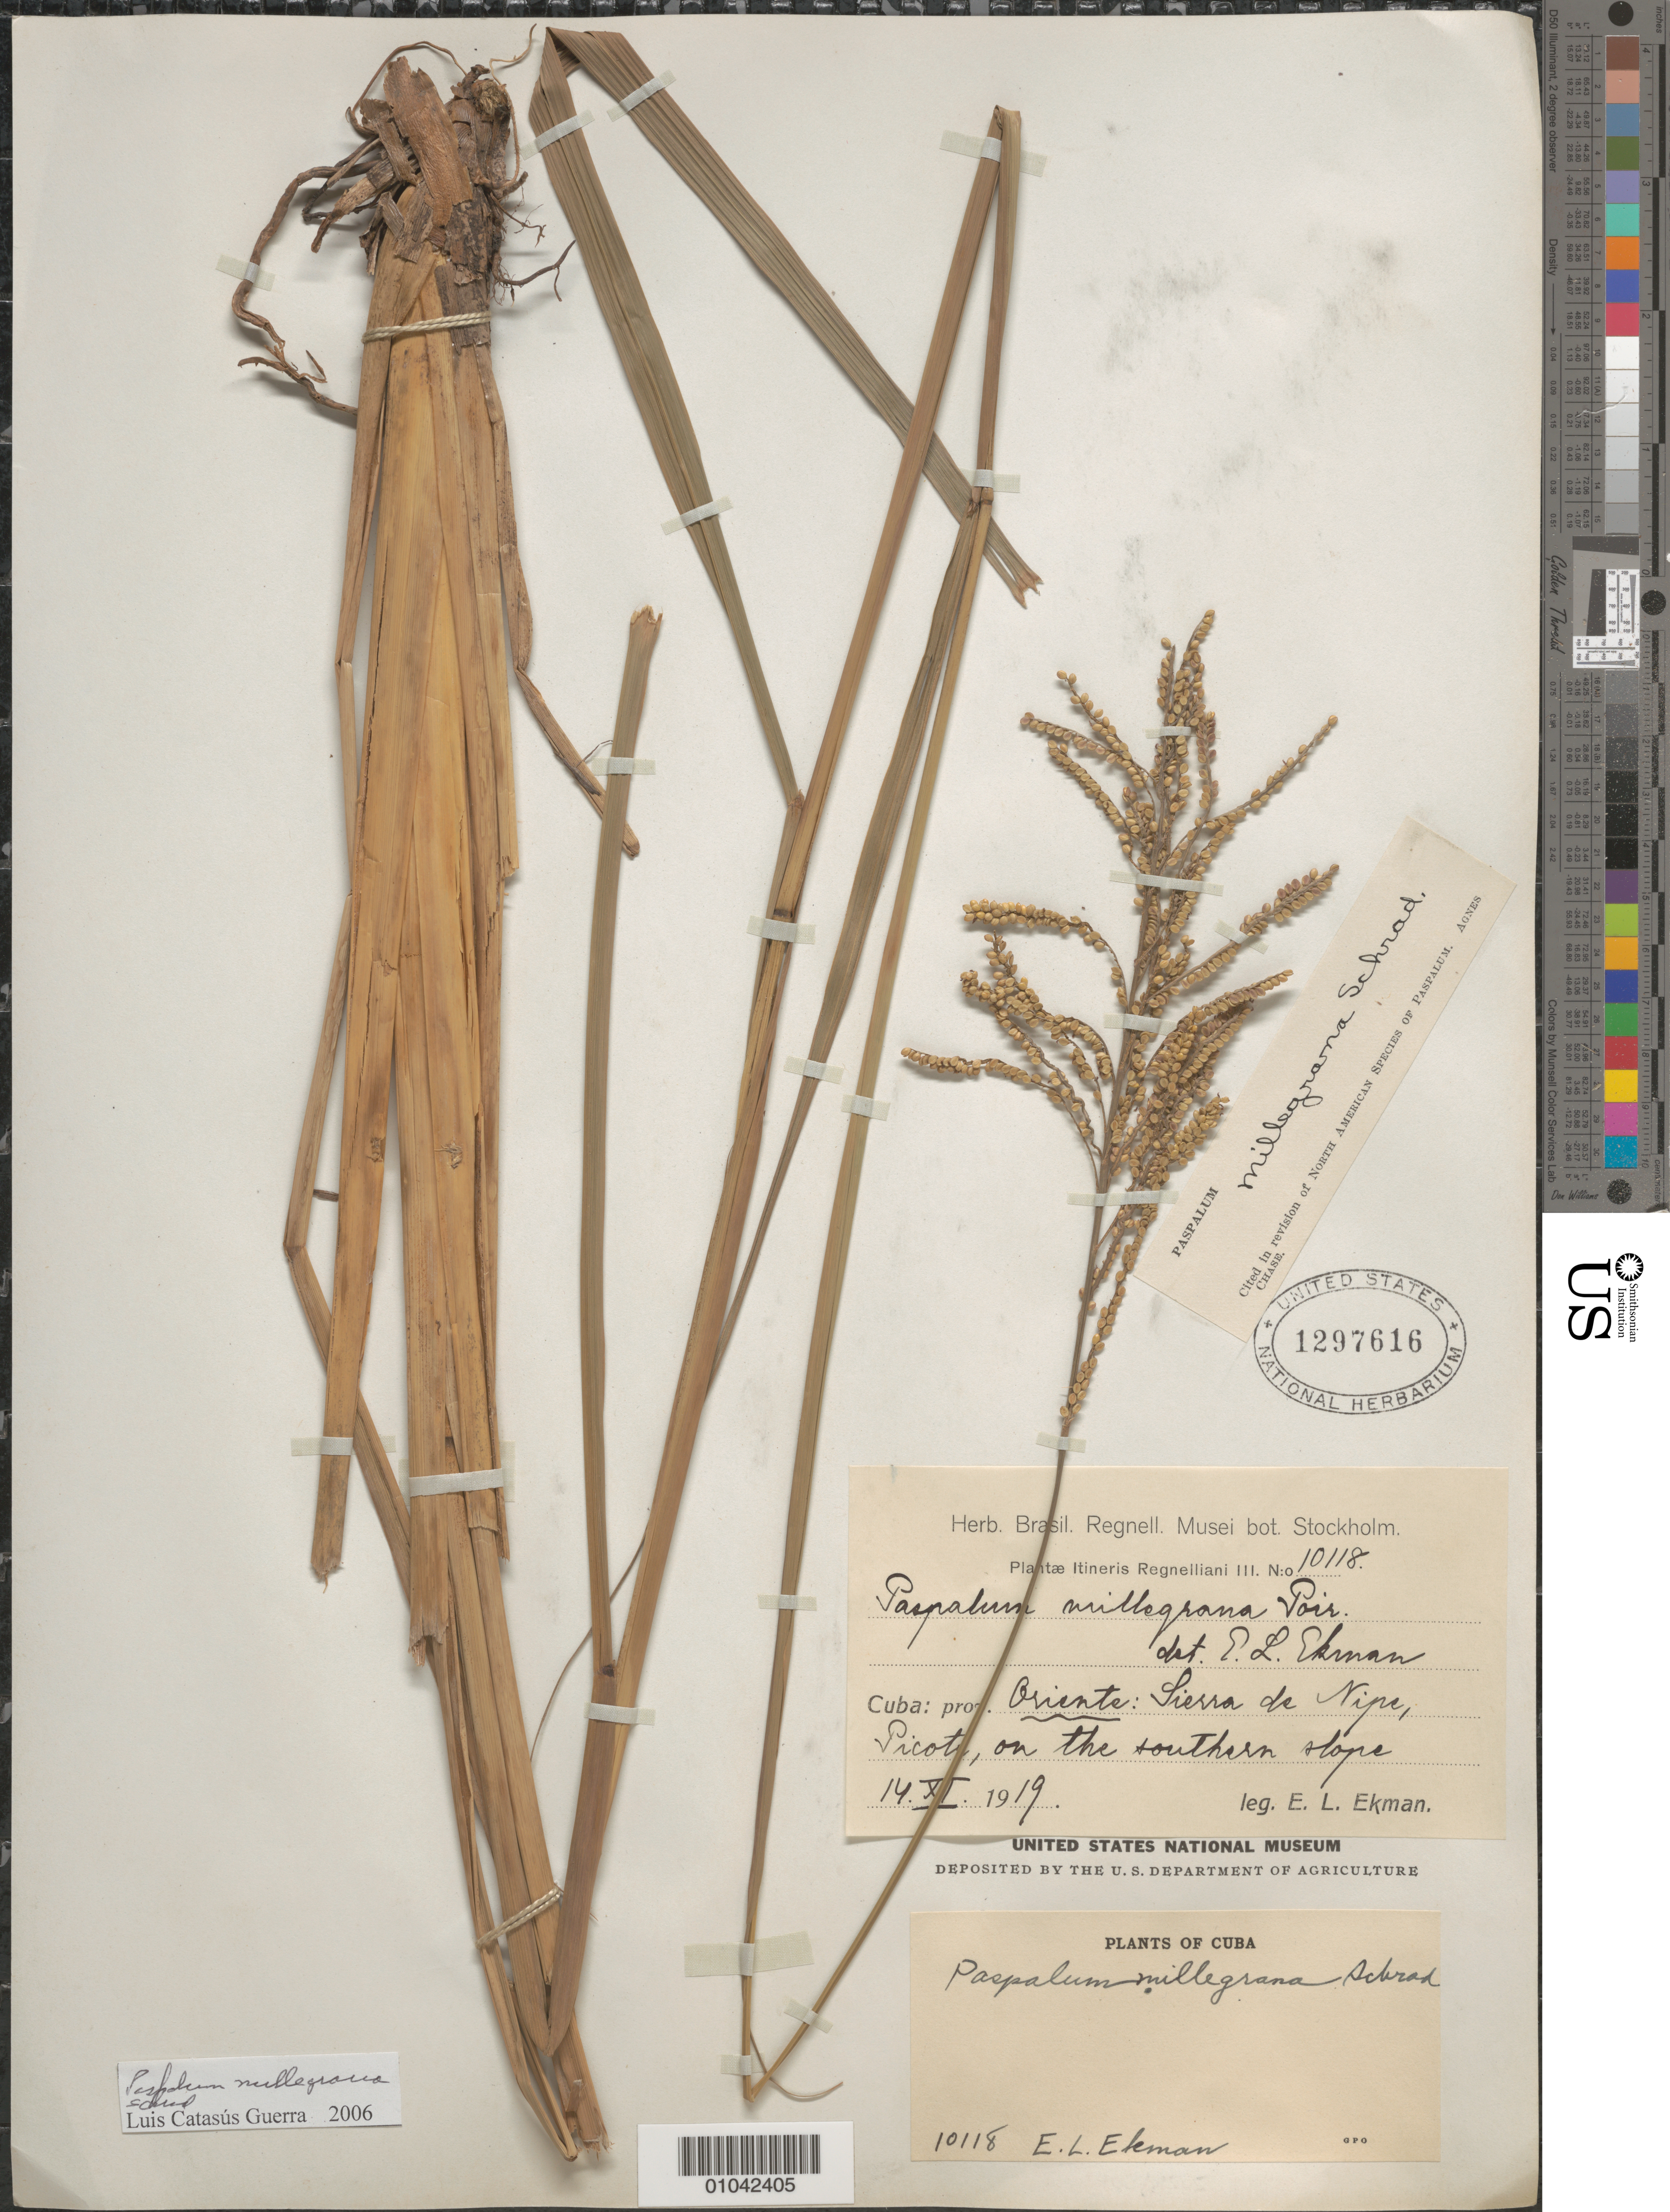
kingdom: Plantae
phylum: Tracheophyta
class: Liliopsida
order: Poales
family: Poaceae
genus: Paspalum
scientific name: Paspalum millegrana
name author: Schrad.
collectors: E. L. Ekman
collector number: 10118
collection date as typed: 14 Nov 1919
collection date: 1919-11-14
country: Cuba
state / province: Holguín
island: Cuba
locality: Sierra de Nipe, Picote, on the southern slope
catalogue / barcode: US 1297616